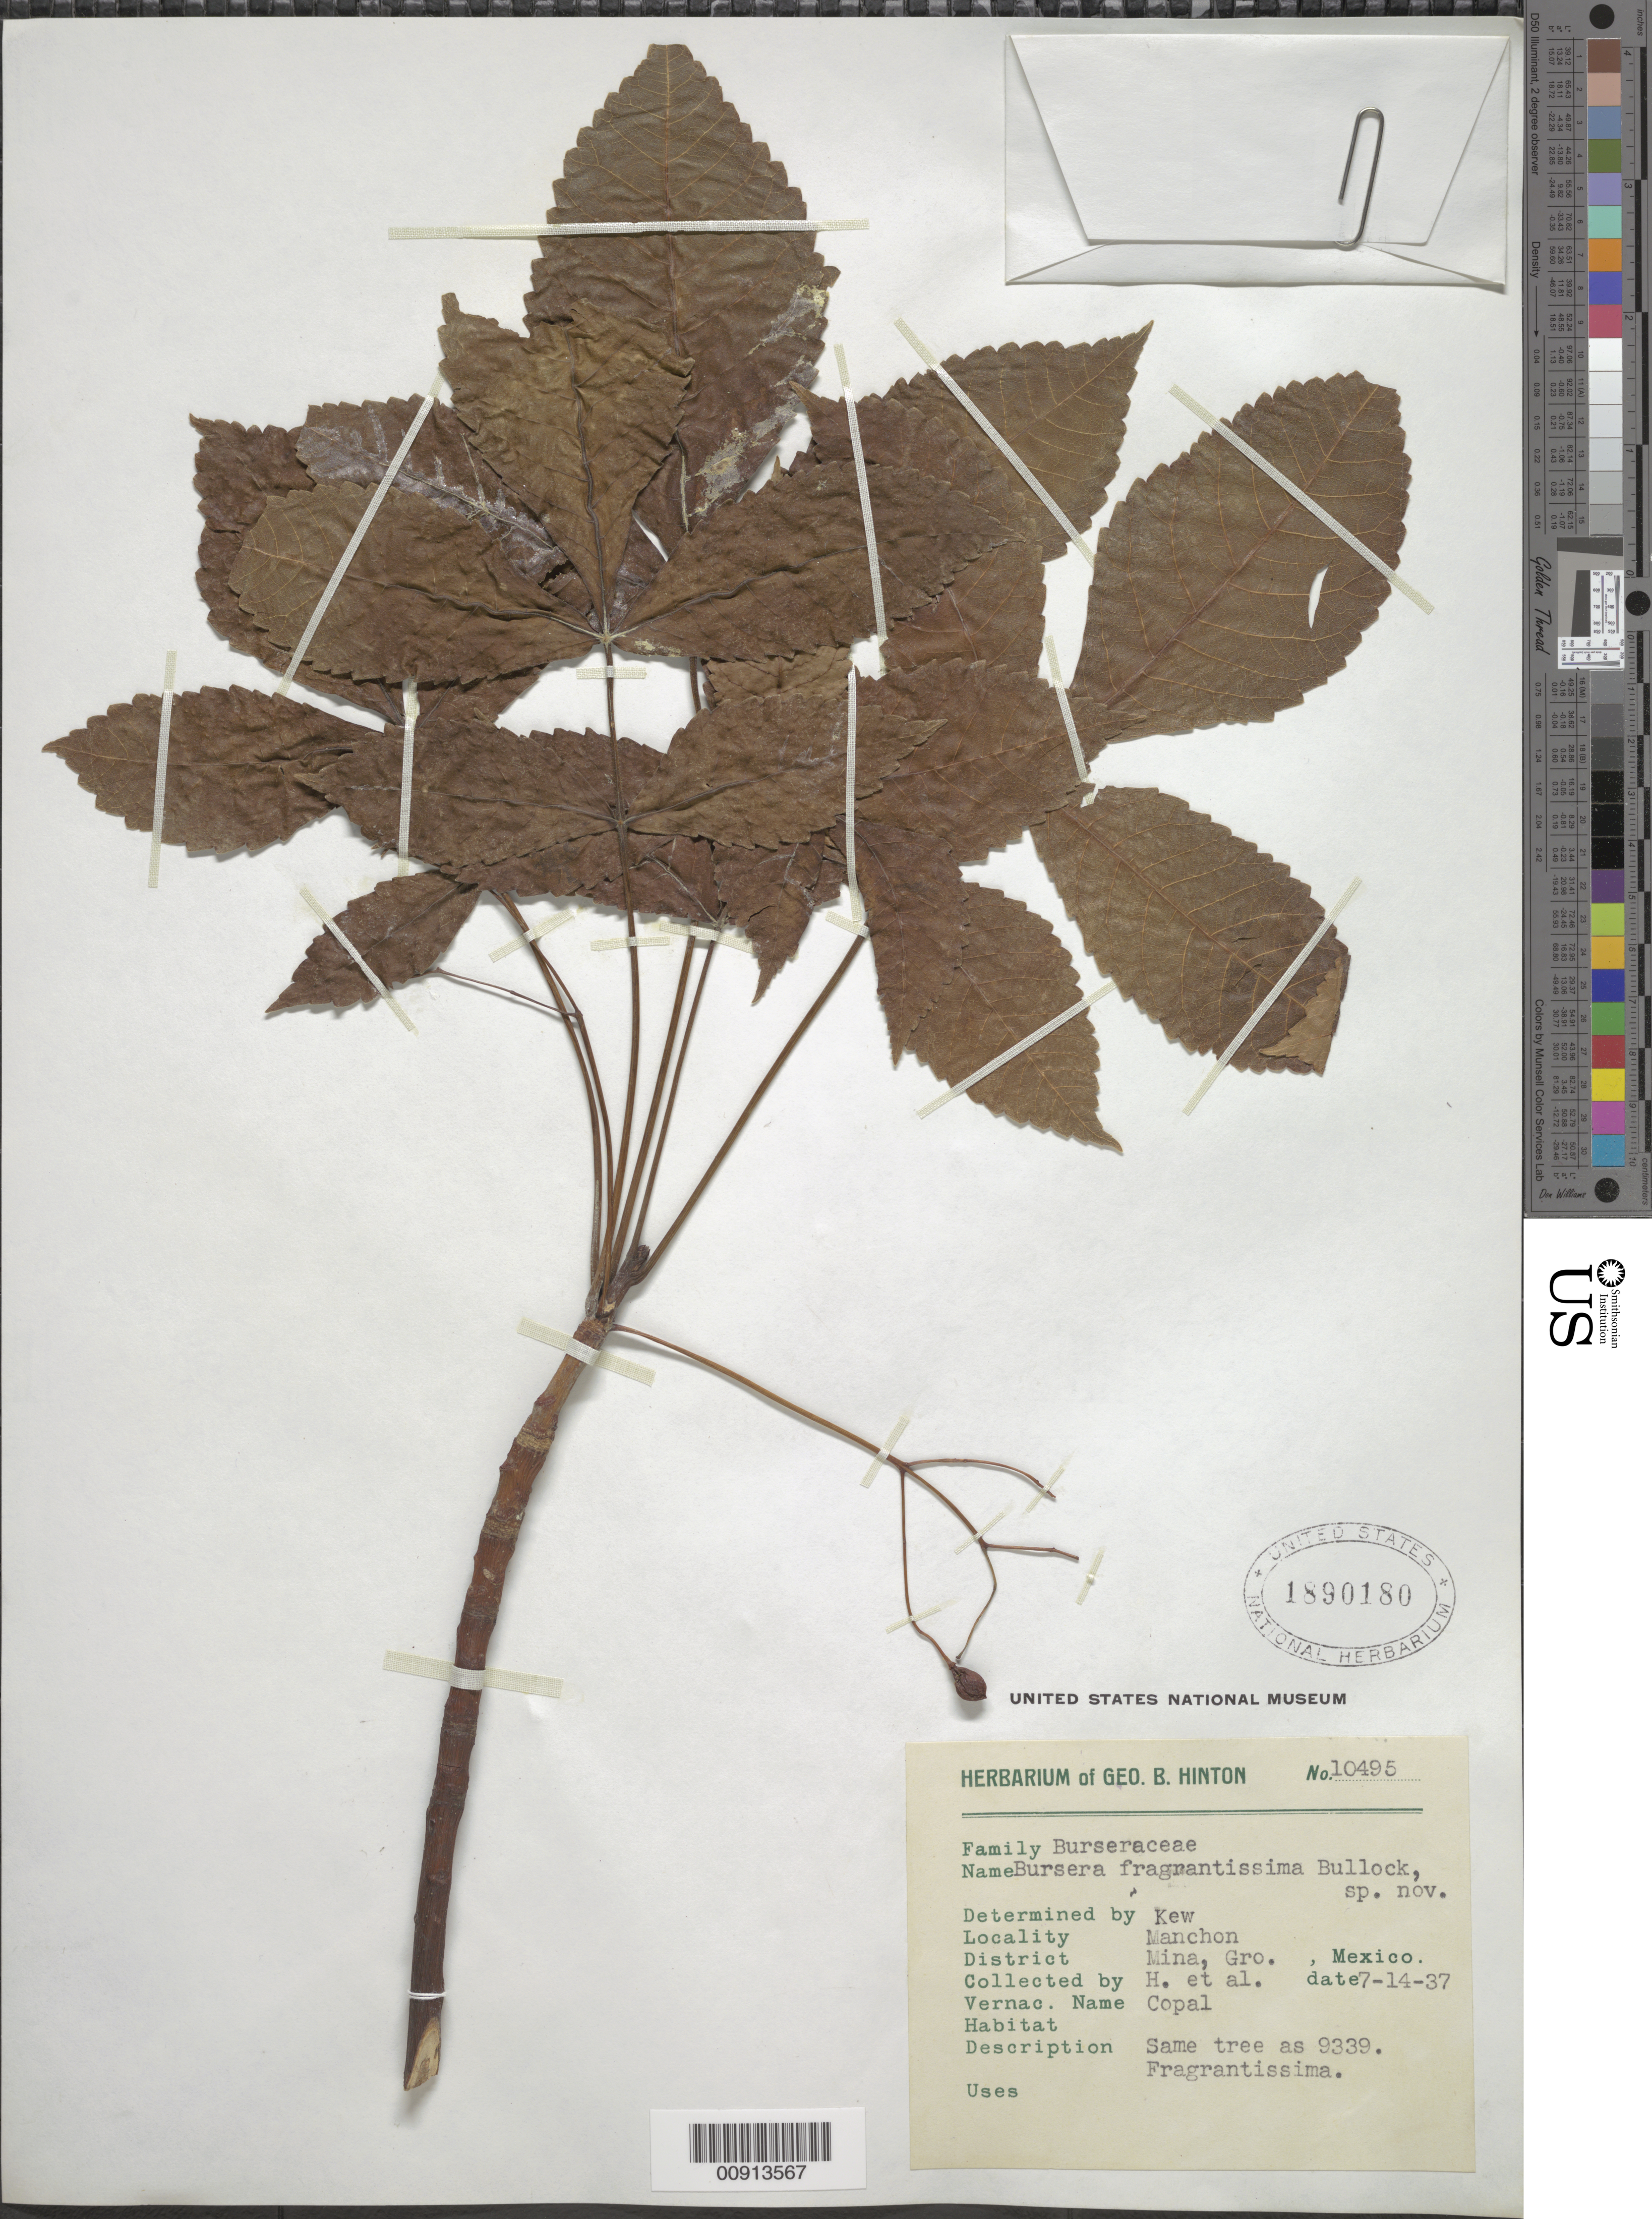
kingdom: Plantae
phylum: Tracheophyta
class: Magnoliopsida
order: Sapindales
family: Burseraceae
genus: Bursera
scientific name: Bursera fragrantissima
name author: Bullock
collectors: G. B. Hinton & et al.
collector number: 10495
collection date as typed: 14 Jul 1937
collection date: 1937-07-14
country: Mexico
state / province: Guerrero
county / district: Mina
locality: Manchon, District Mina, Guerrero.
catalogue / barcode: US 1890180